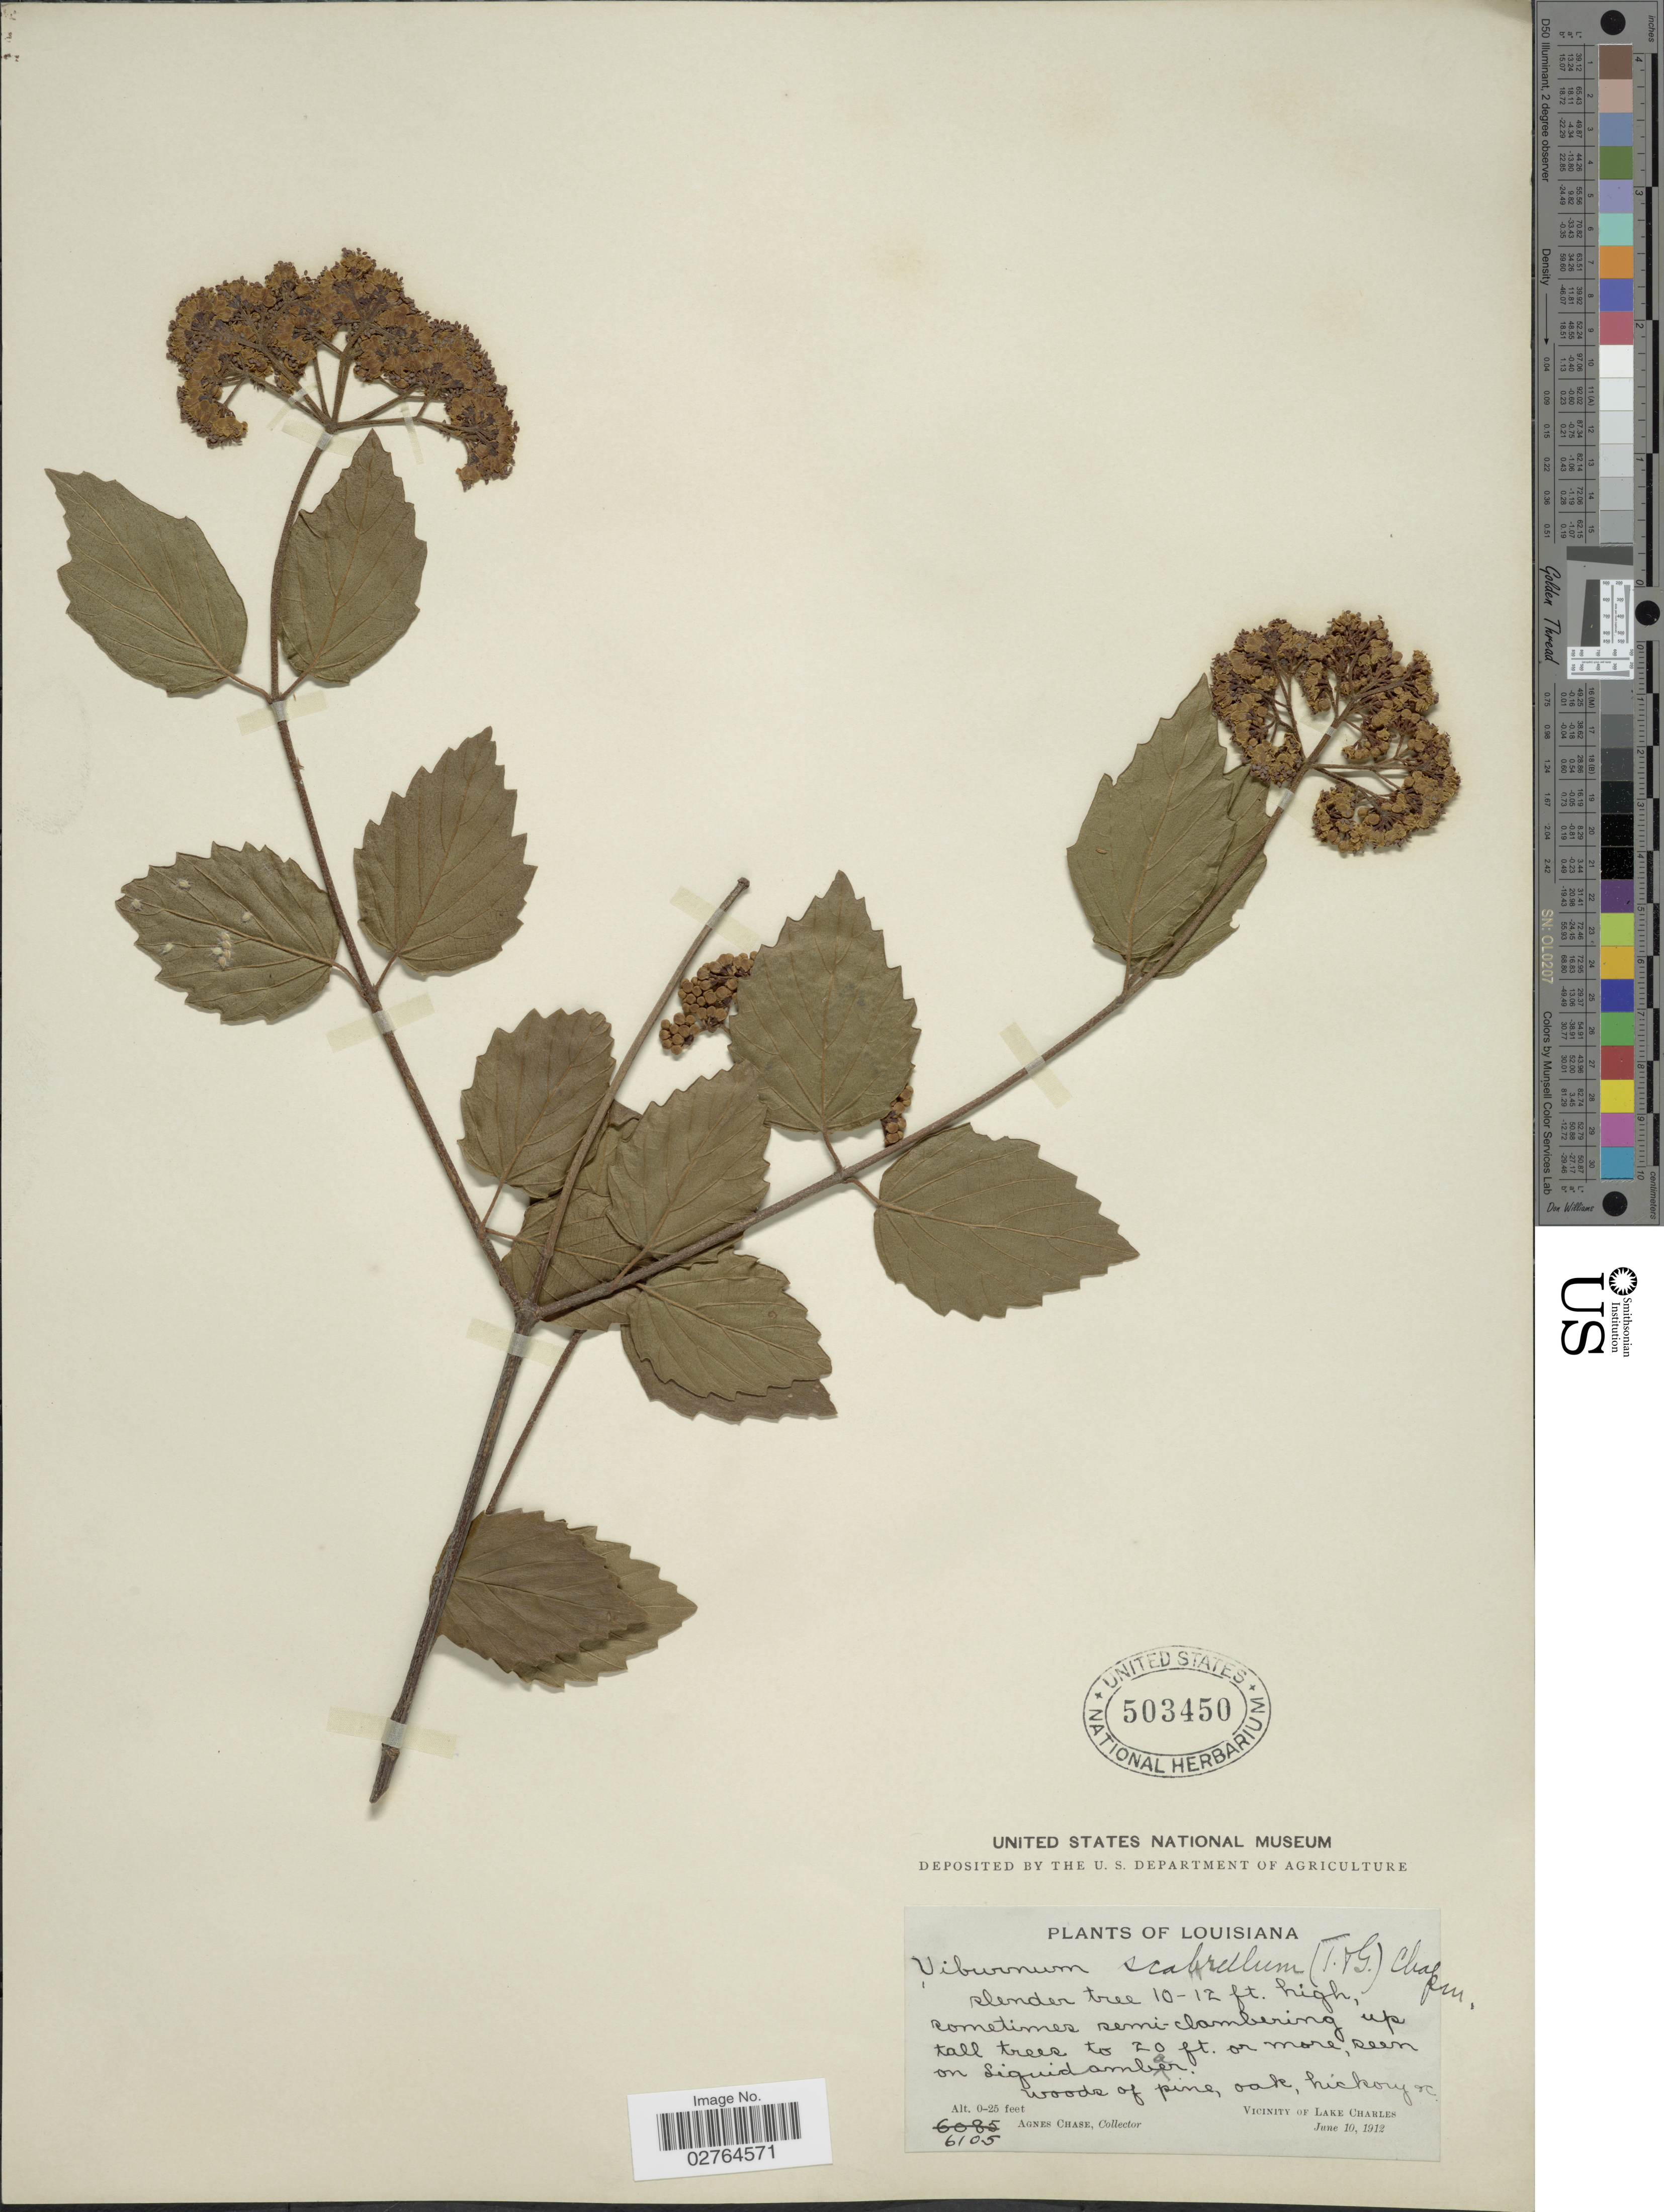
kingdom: Plantae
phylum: Tracheophyta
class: Magnoliopsida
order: Dipsacales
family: Viburnaceae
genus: Viburnum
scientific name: Viburnum scabrellum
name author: (Torr. & A. Gray) Chapm.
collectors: A. Chase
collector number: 6105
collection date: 1912-06-10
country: United States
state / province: Louisiana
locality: Vicinity of Lake Charles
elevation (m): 0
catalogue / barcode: US 503450